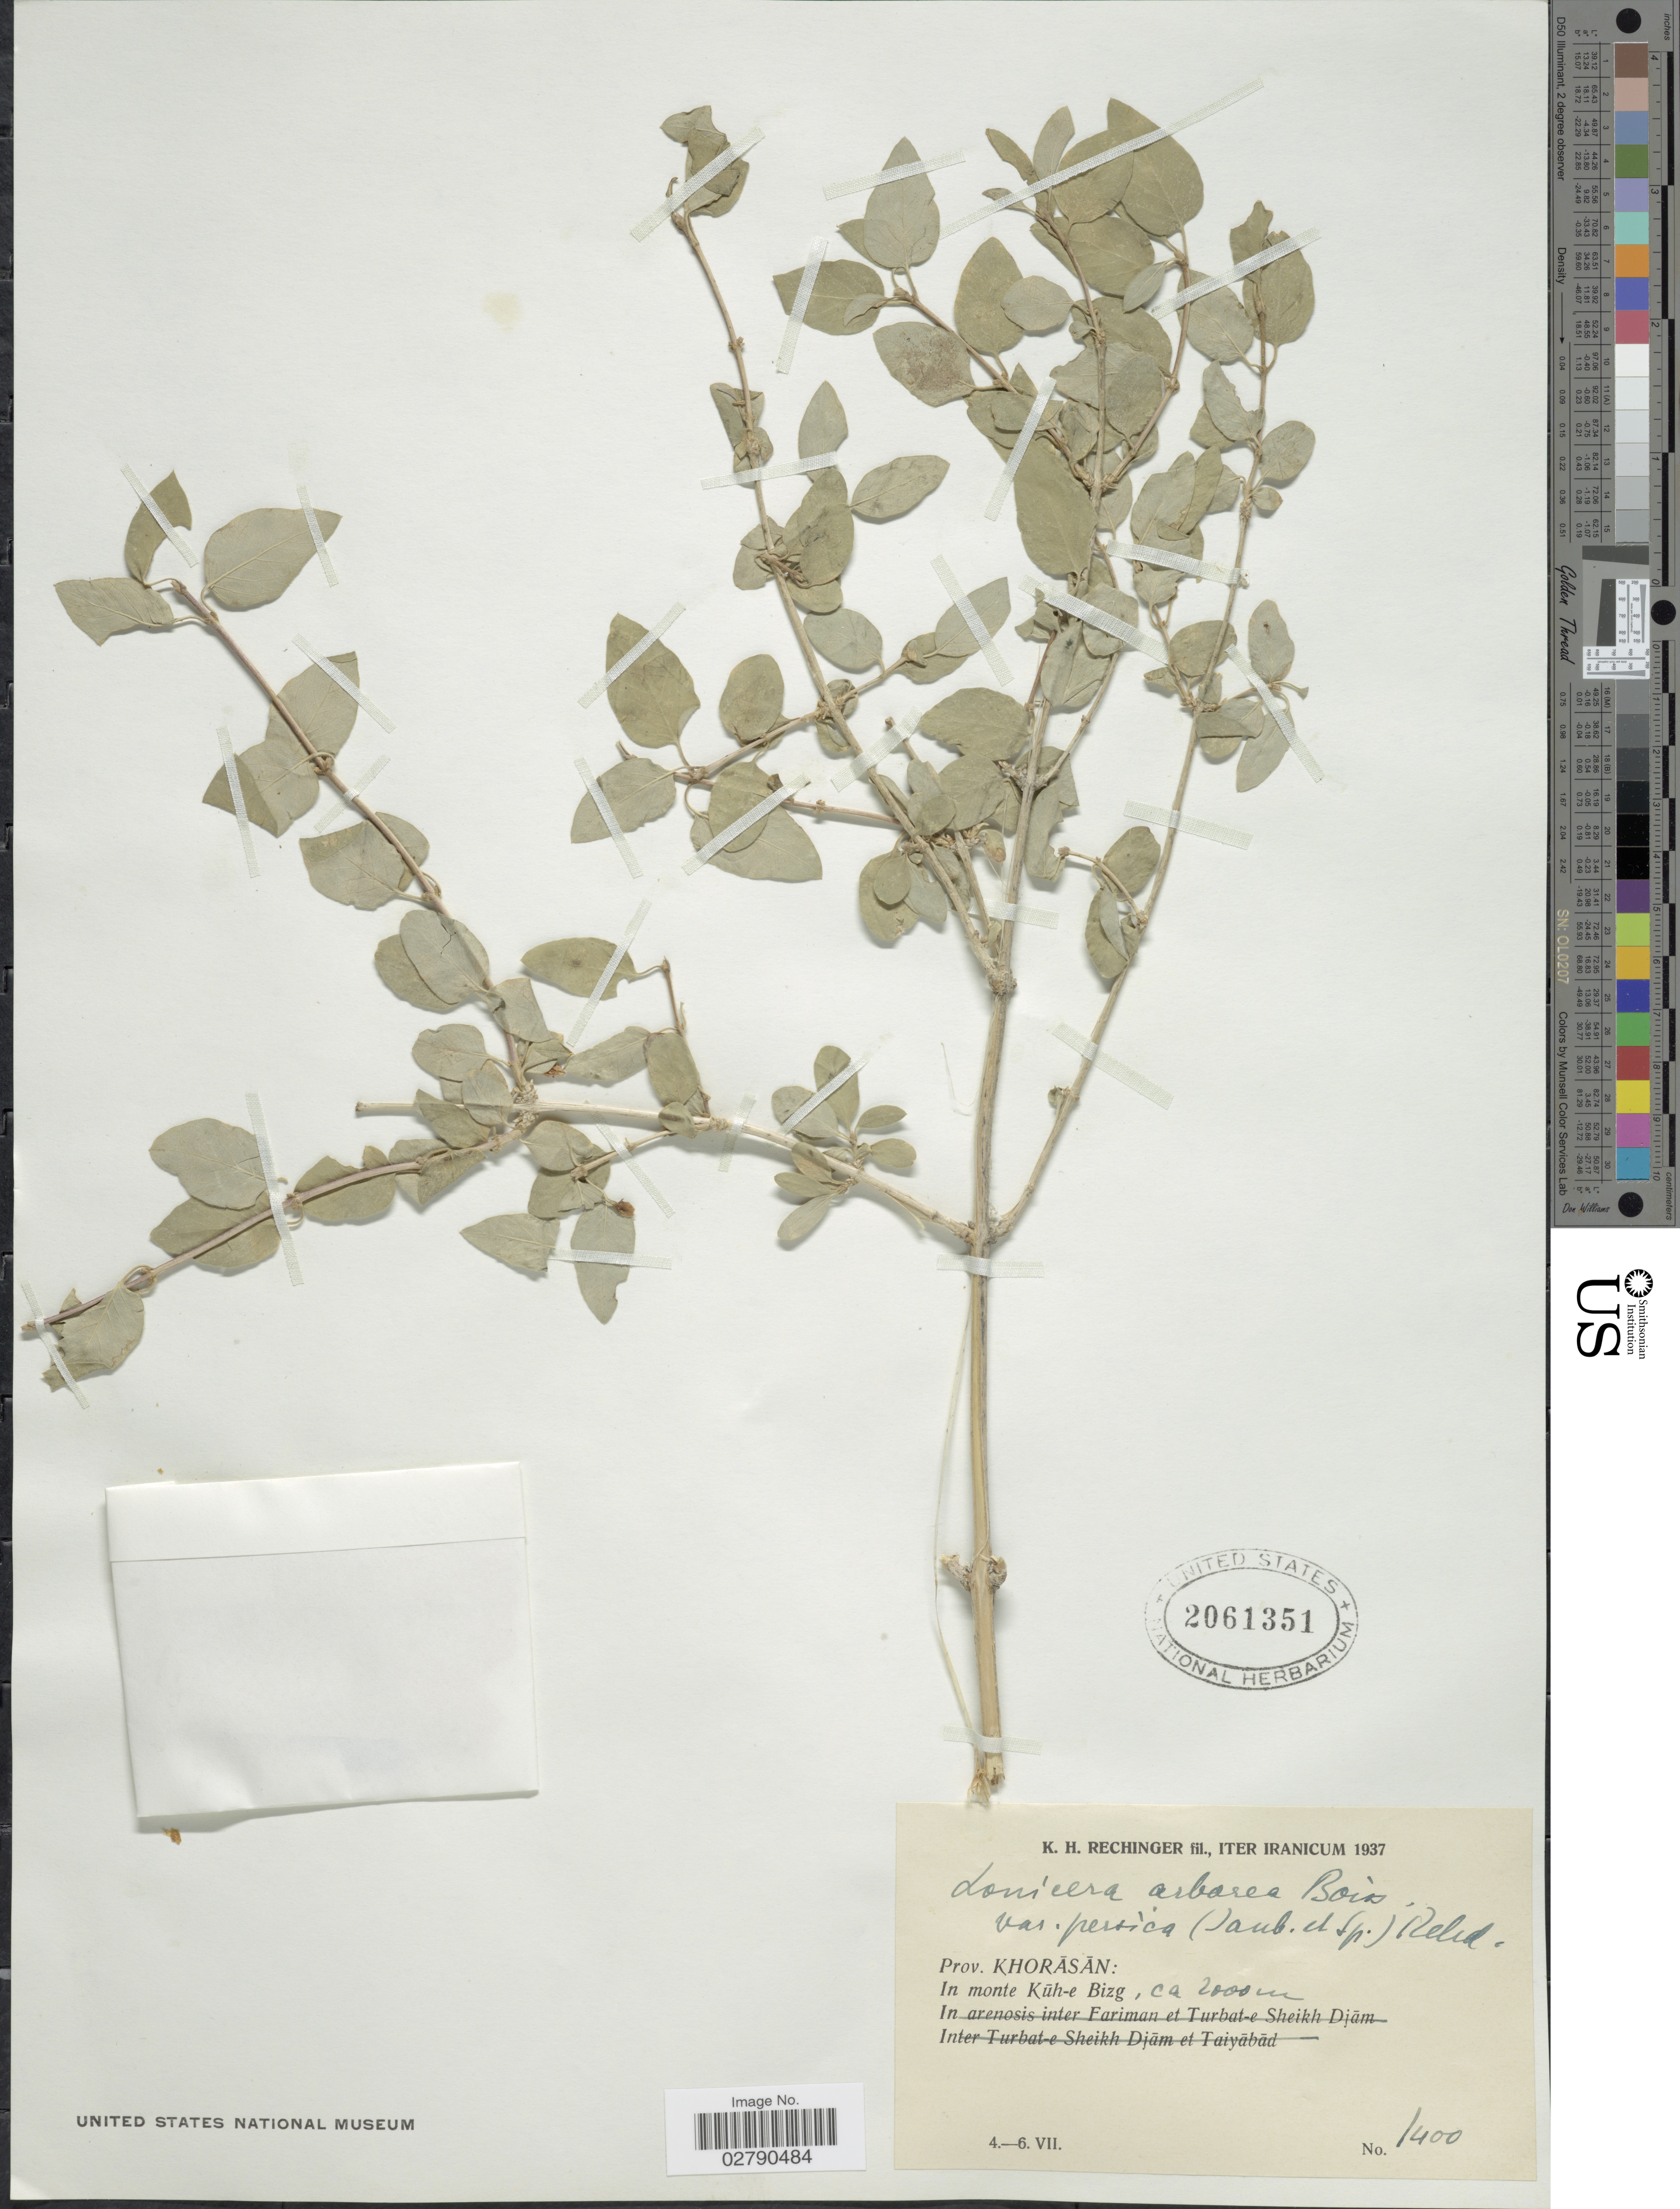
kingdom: Plantae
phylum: Tracheophyta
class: Magnoliopsida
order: Dipsacales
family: Caprifoliaceae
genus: Lonicera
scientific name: Lonicera arborea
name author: Boiss.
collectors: K. H. Rechinger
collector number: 1400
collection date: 1937-07-04/1937-07-06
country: Iran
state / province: Khorasan [obsolete]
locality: In monte Kuh-e Bizg.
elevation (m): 2000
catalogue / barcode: US 2061351